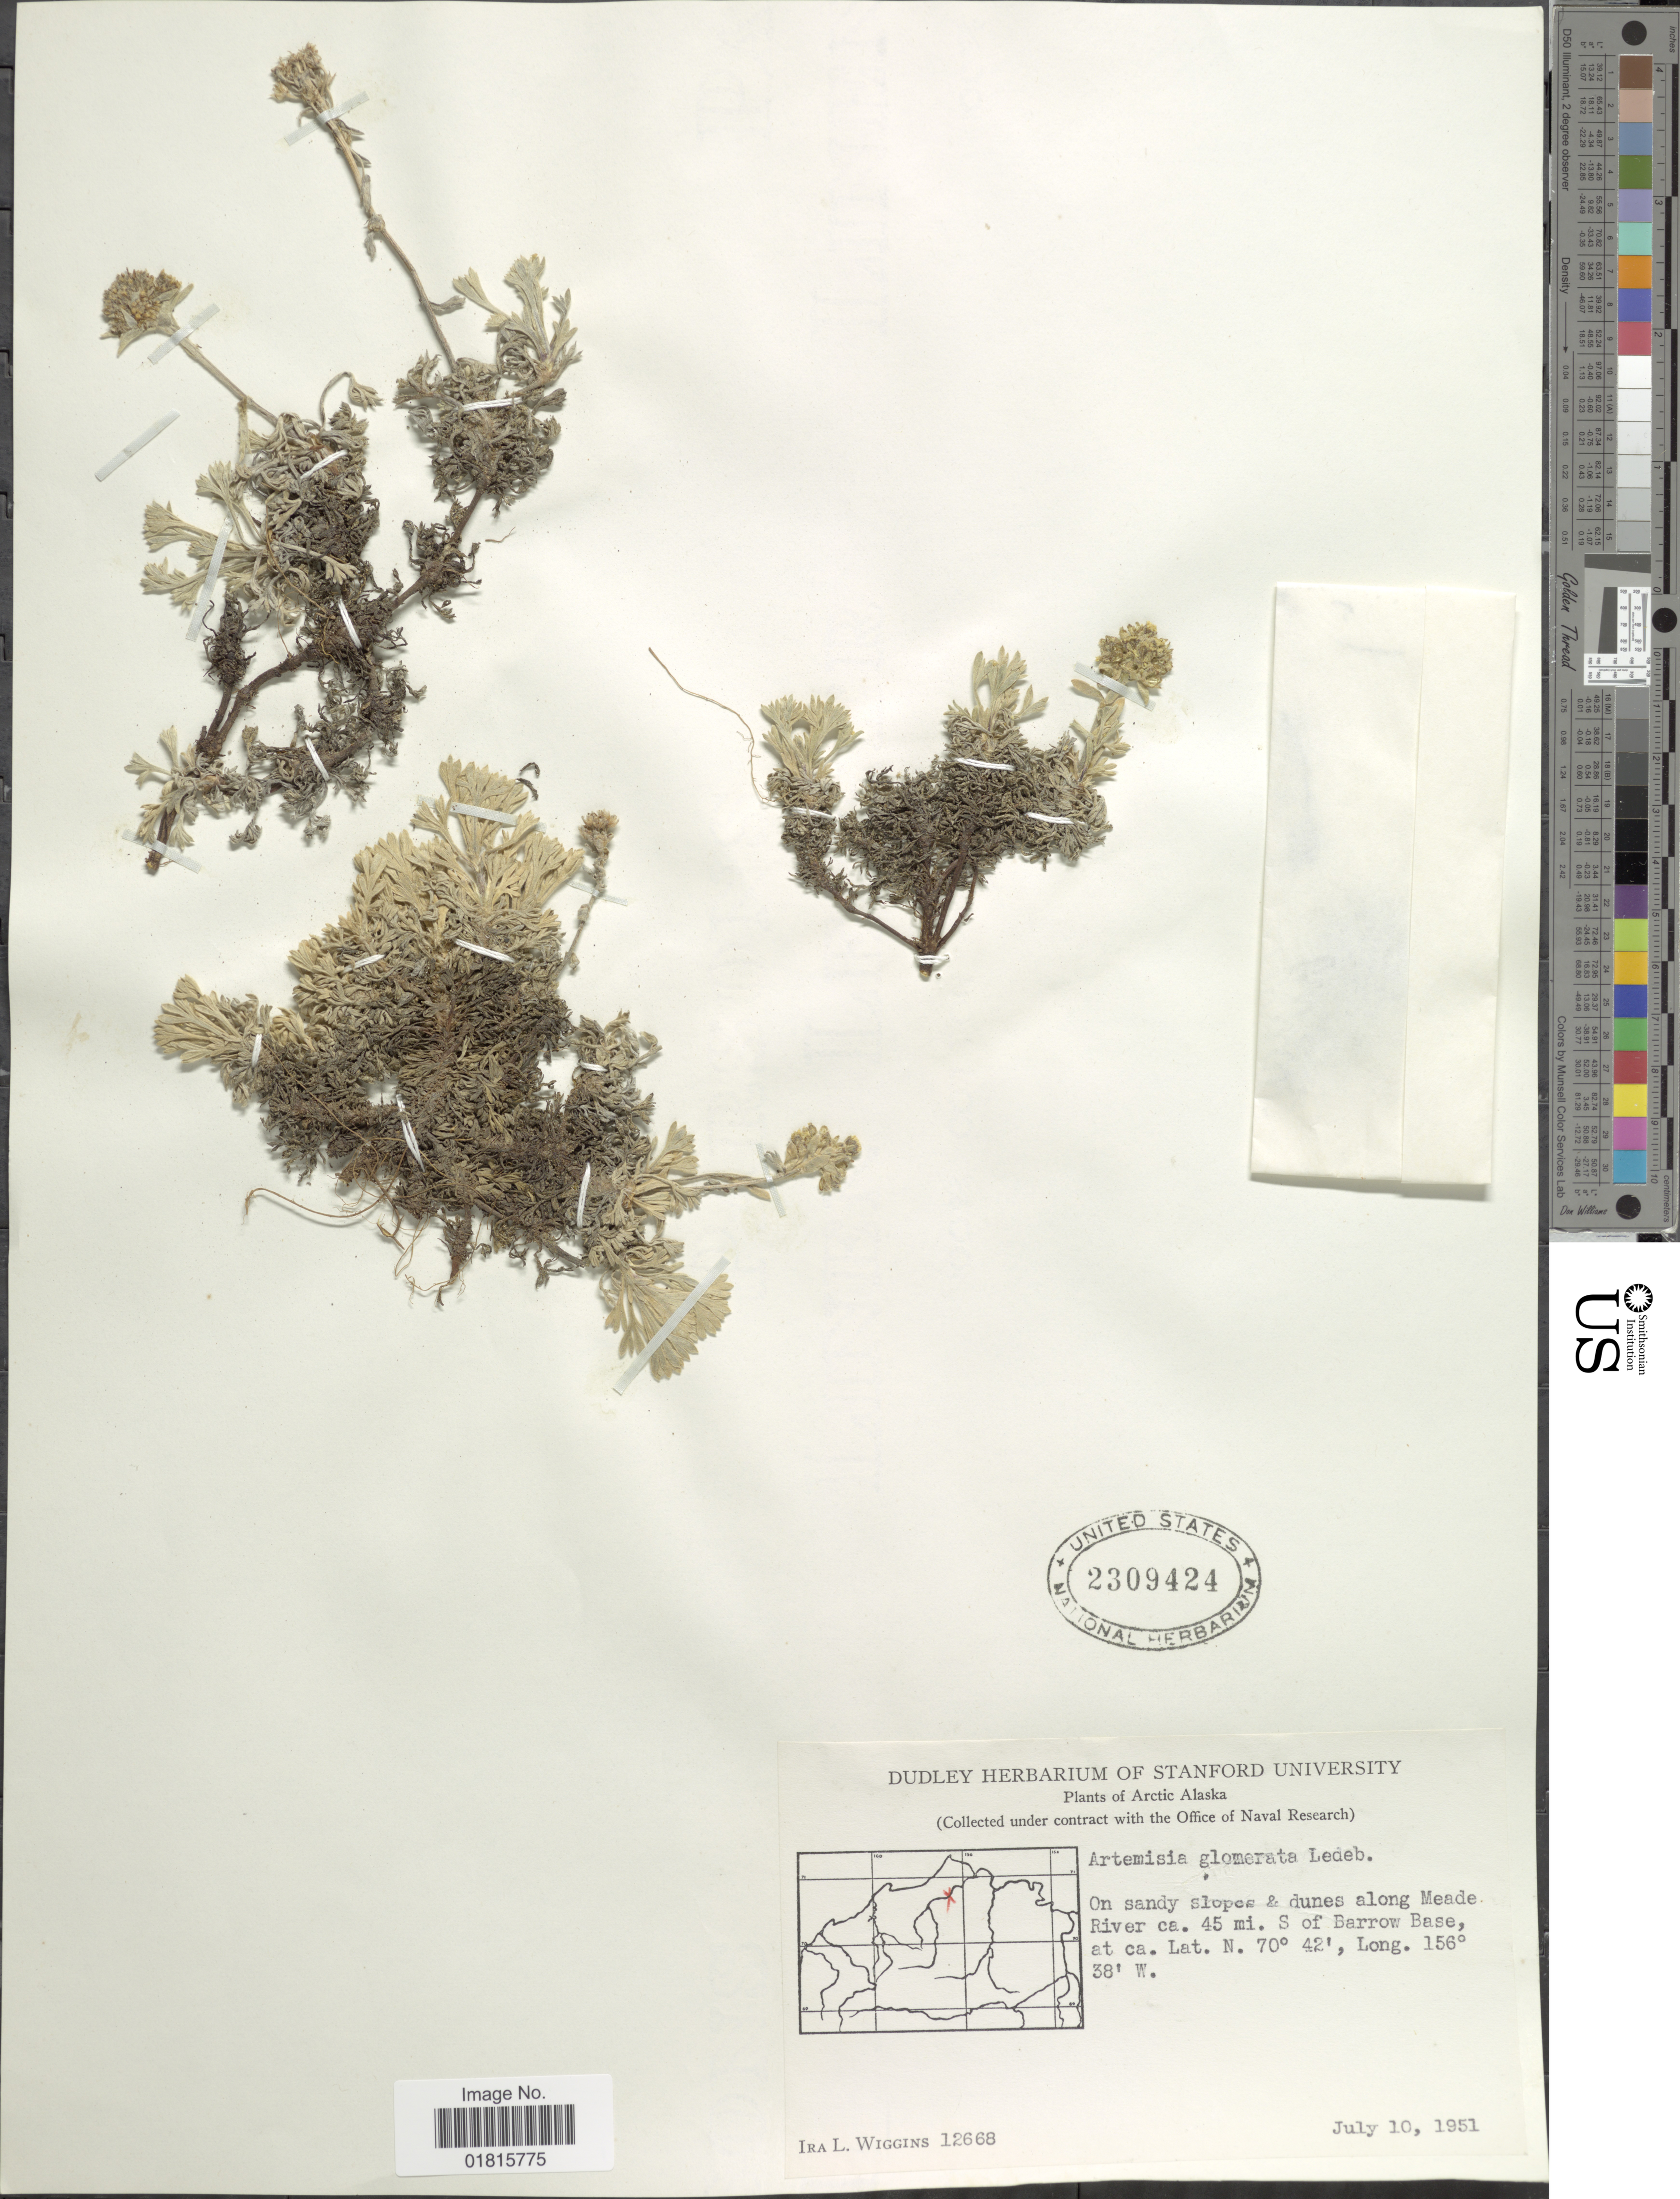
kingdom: Plantae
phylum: Tracheophyta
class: Magnoliopsida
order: Asterales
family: Asteraceae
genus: Artemisia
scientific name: Artemisia glomerata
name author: Ledeb.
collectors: I. L. Wiggins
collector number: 12668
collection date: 1951-07-10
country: United States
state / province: Alaska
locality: Arctic Alaska, On sandy slopes & dunes along Meade River ca. 45 mi. S of Barrow Base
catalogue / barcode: US 2309424